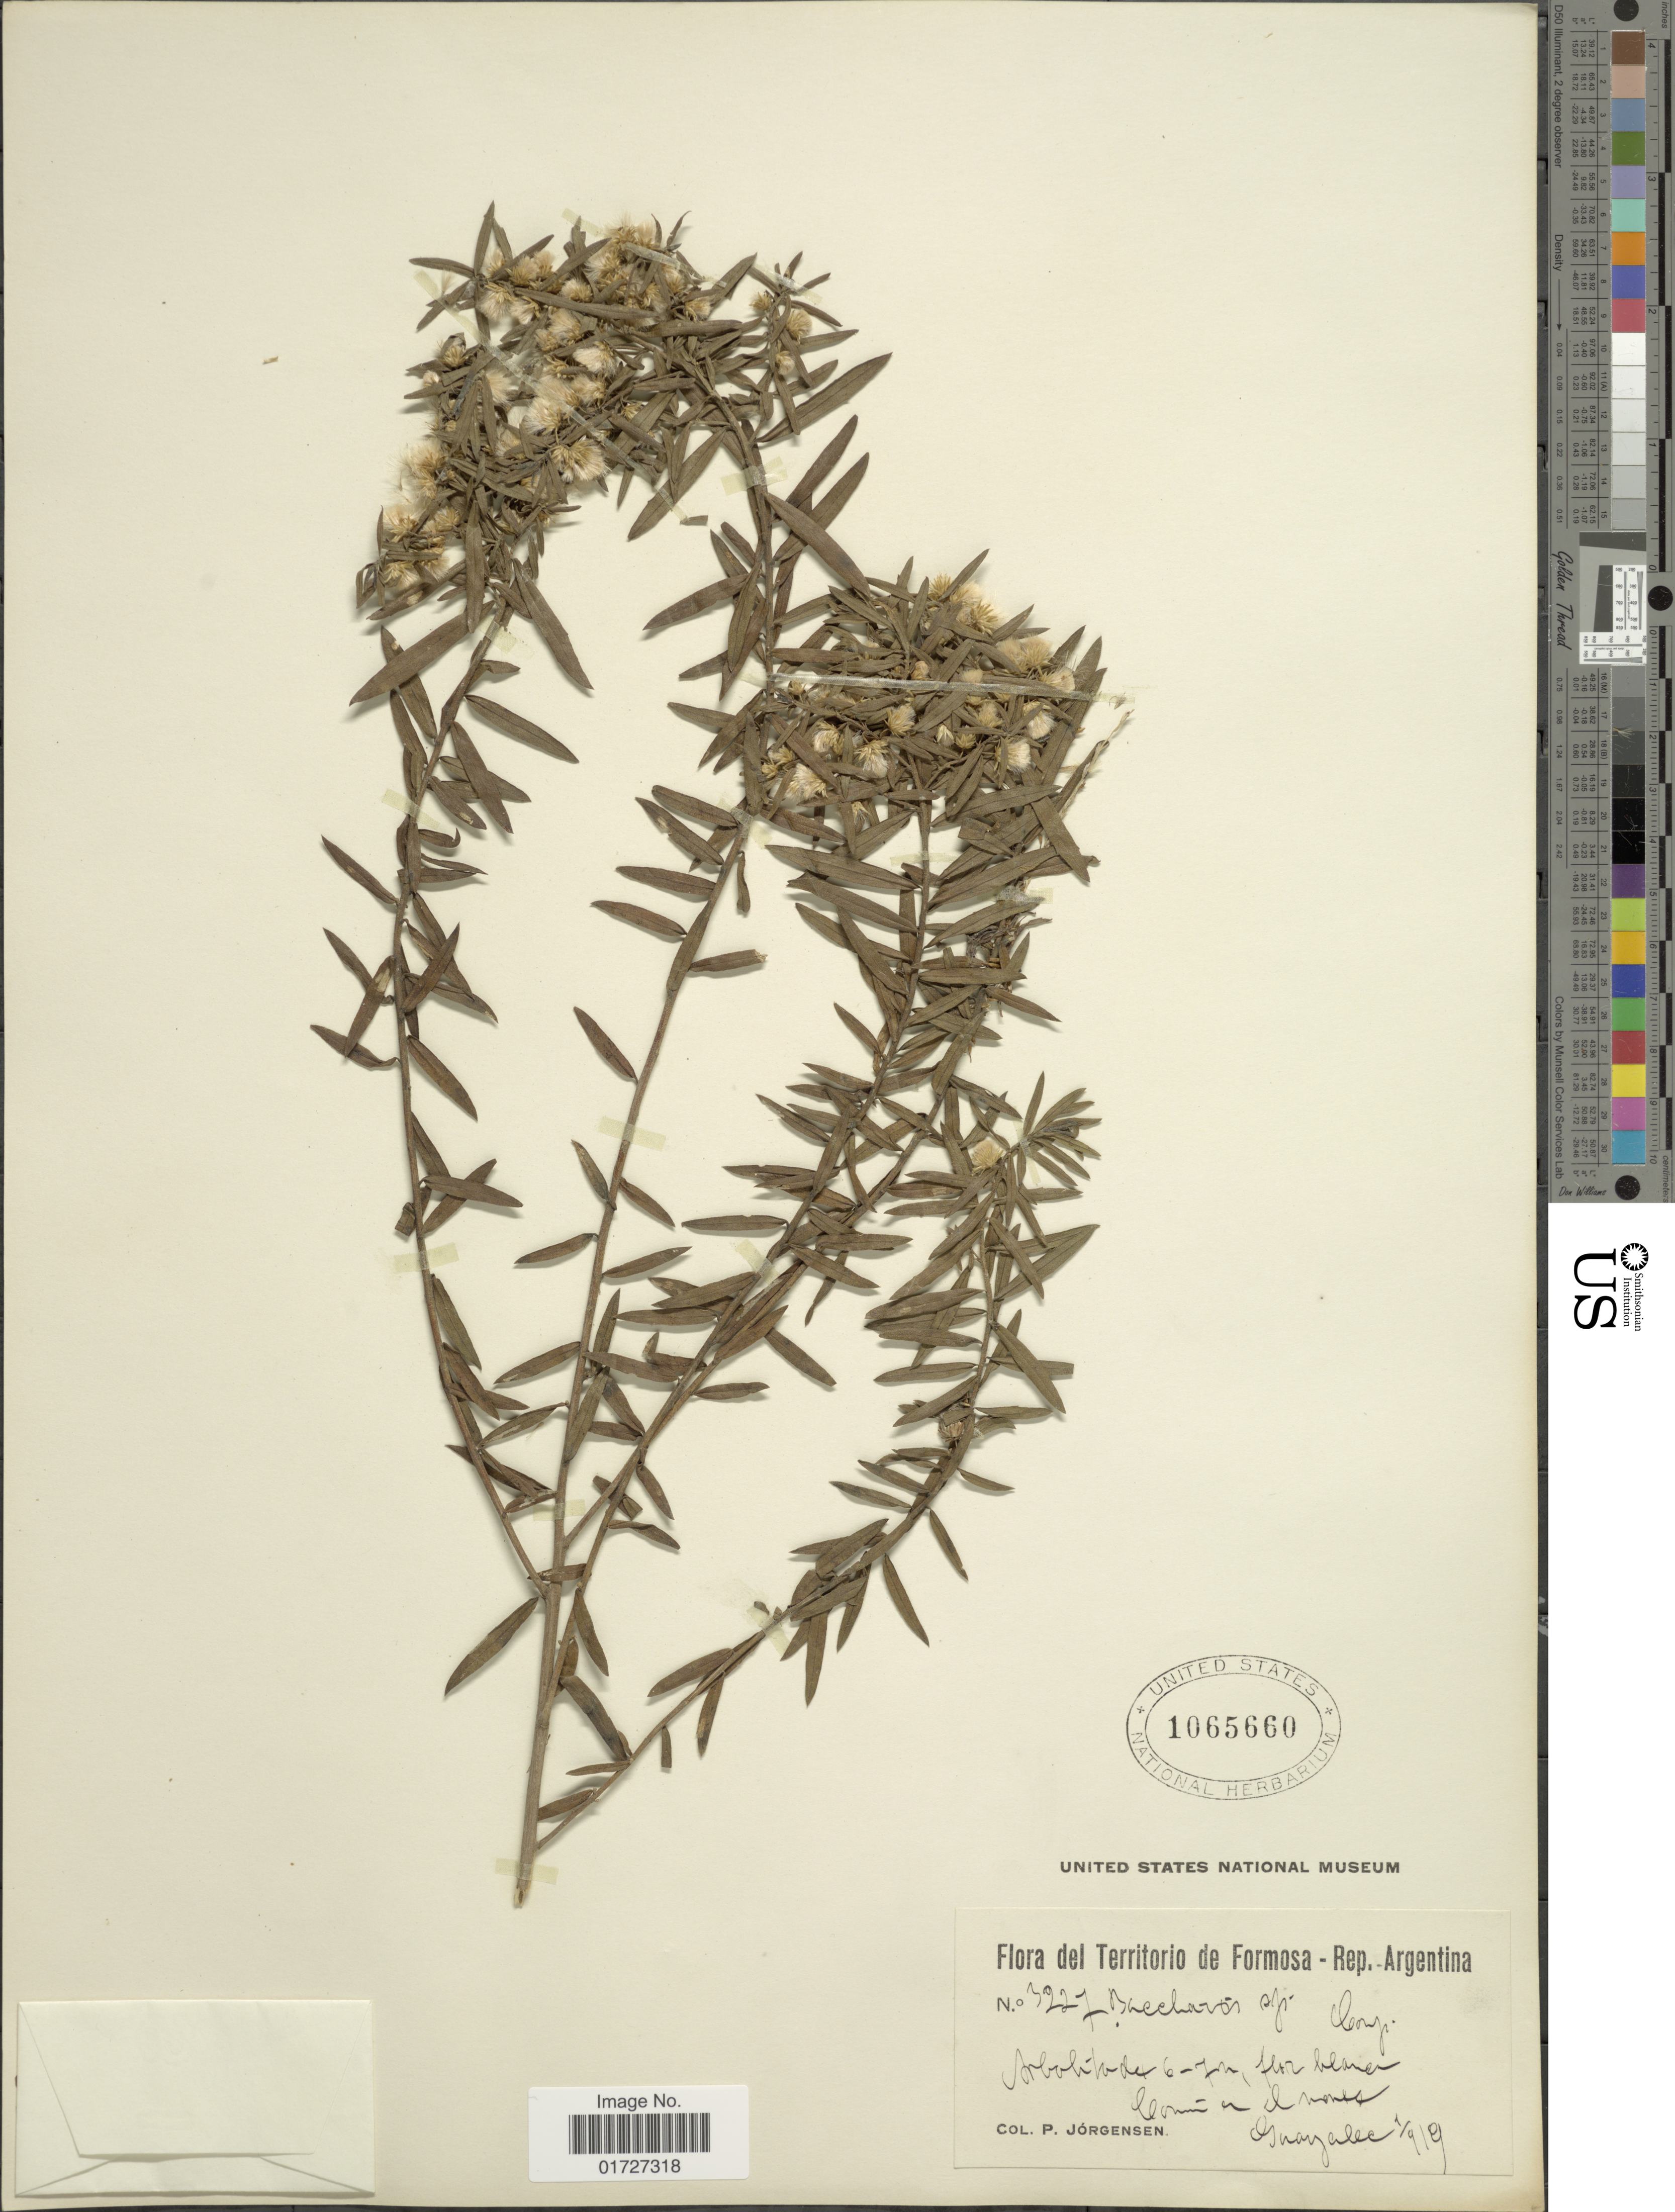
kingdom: Plantae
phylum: Tracheophyta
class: Magnoliopsida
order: Asterales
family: Asteraceae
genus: Baccharis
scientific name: Baccharis dracunculifolia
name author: DC.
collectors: P. Jörgensen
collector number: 3227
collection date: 1919-01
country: Argentina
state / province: Formosa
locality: Rep. Argentina, Guayales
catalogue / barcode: US 1065660